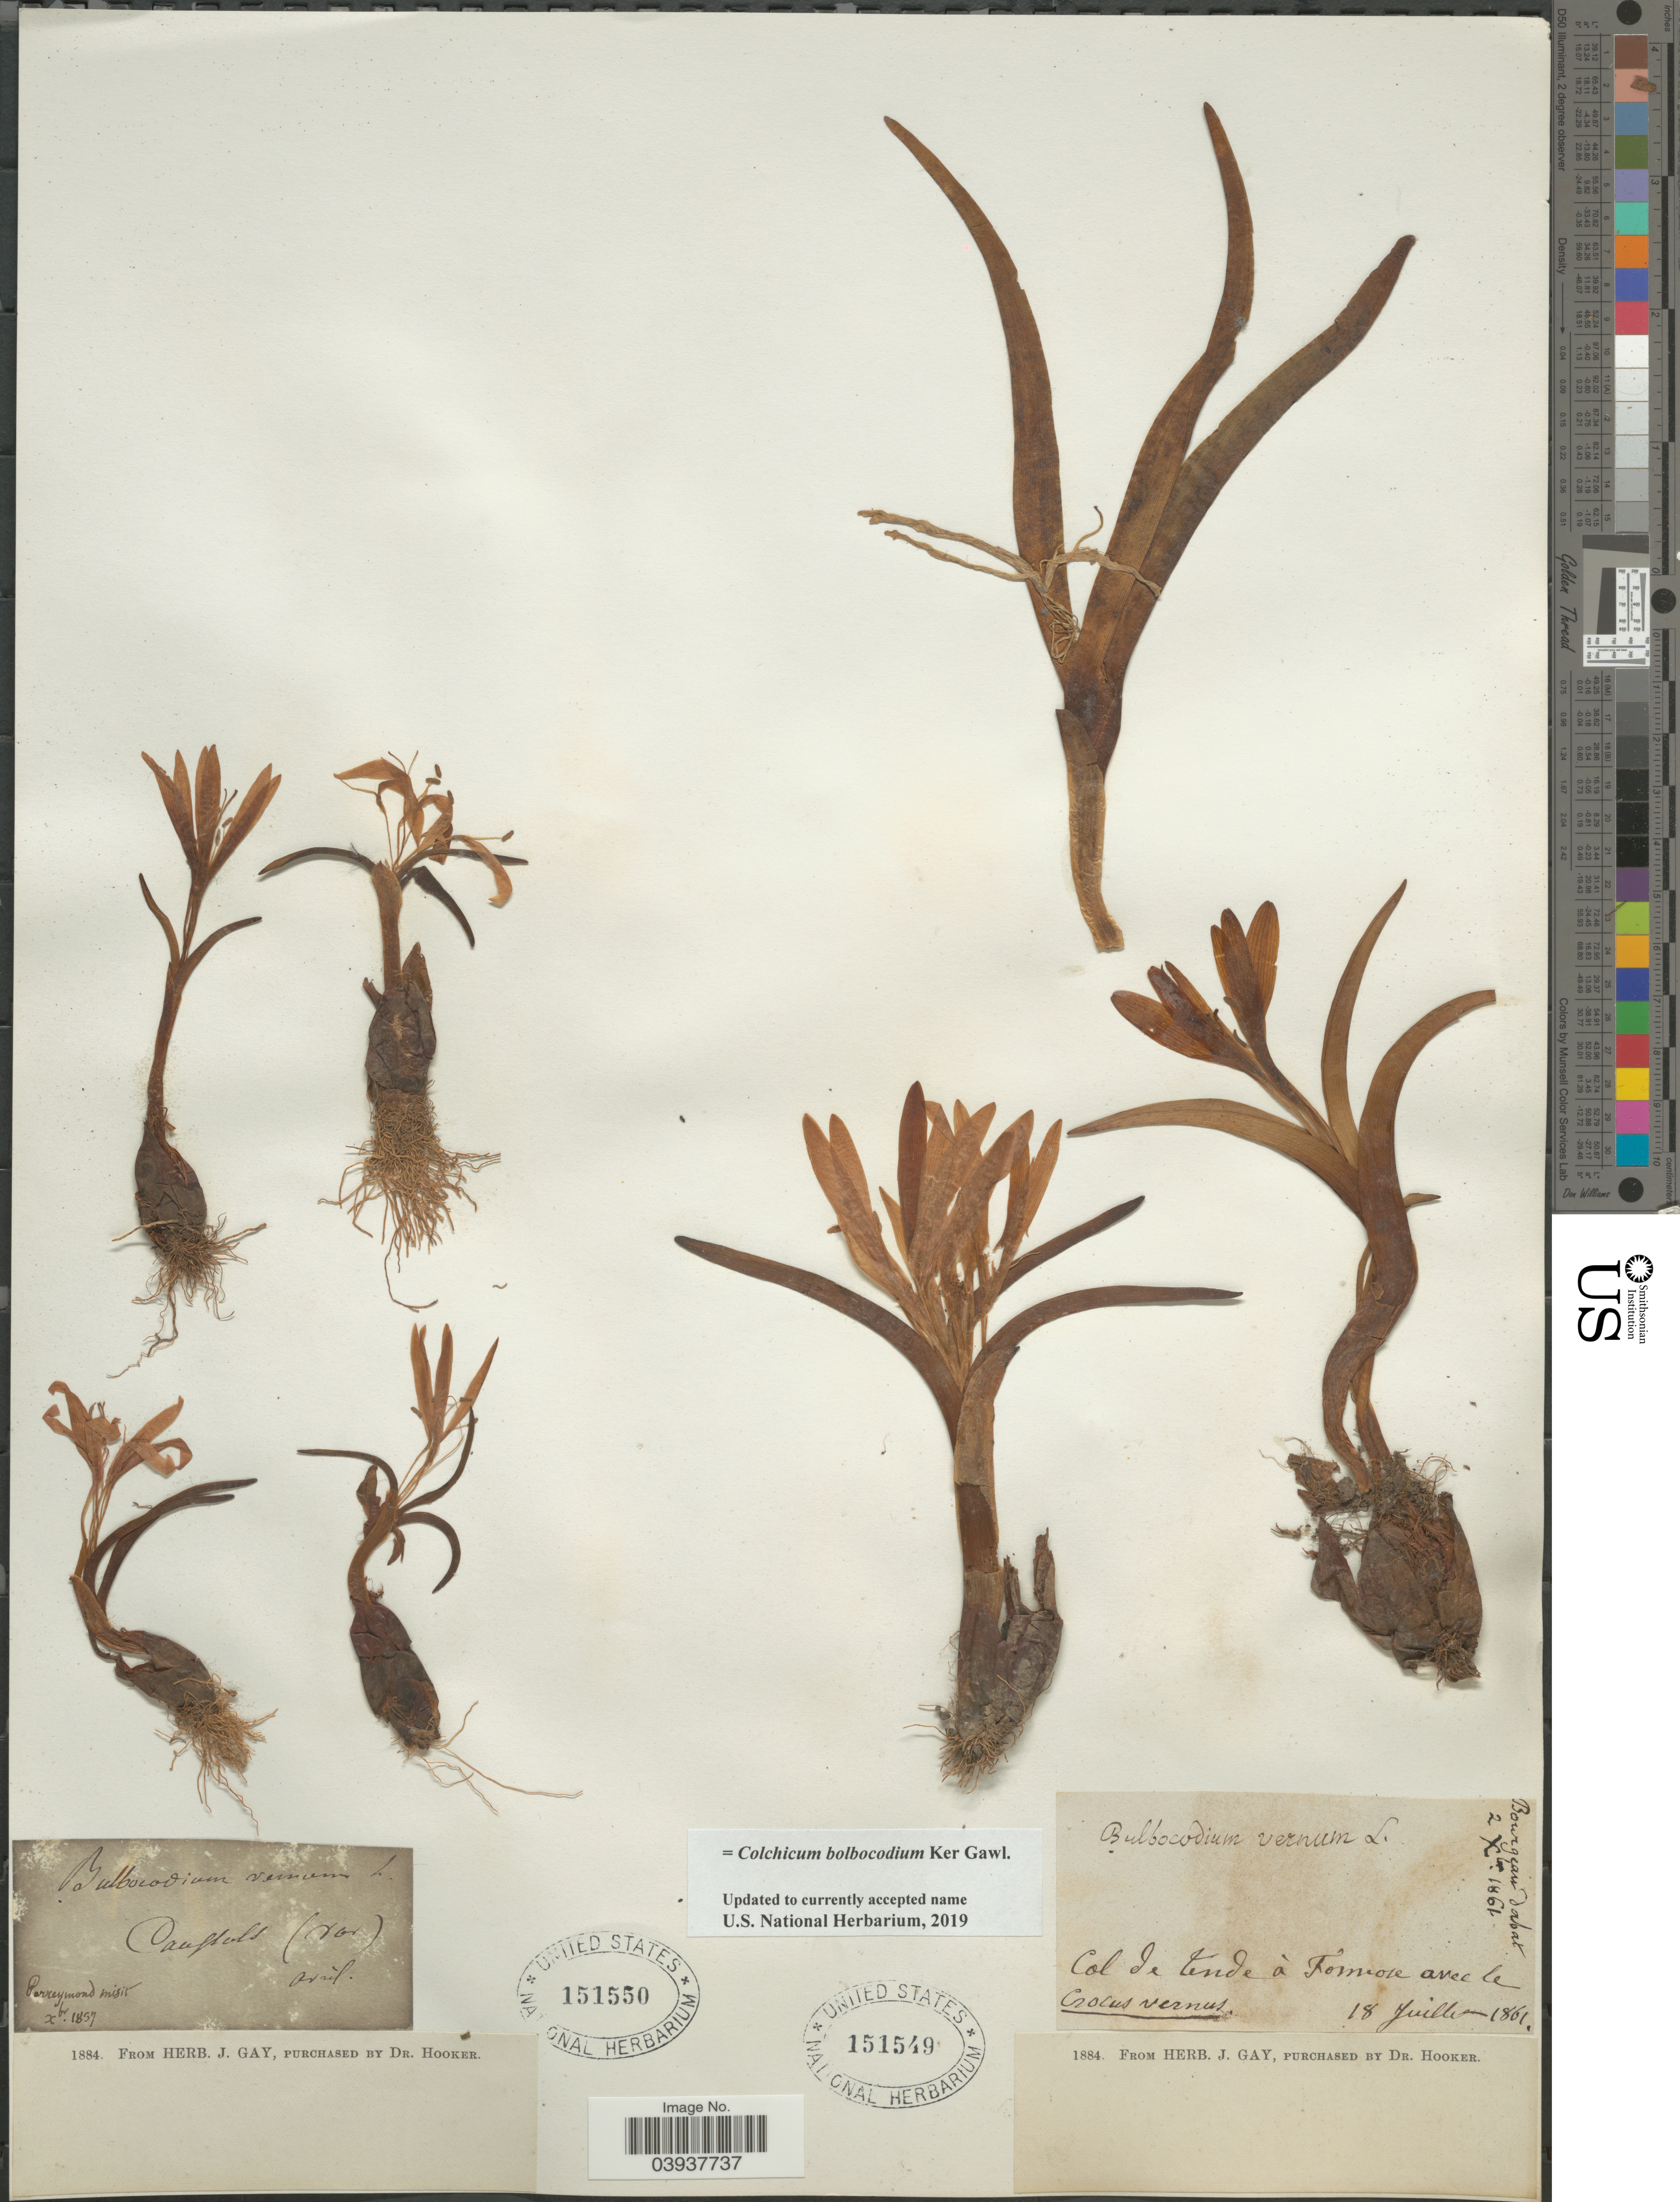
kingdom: Plantae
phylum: Tracheophyta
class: Liliopsida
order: Liliales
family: Colchicaceae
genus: Colchicum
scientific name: Colchicum bulbocodium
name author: Ker Gawl.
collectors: ex herb. J. Gay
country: France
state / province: Provence-Alpes-Côte d'Azur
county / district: Var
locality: Caussols (var).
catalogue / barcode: US 151550-2